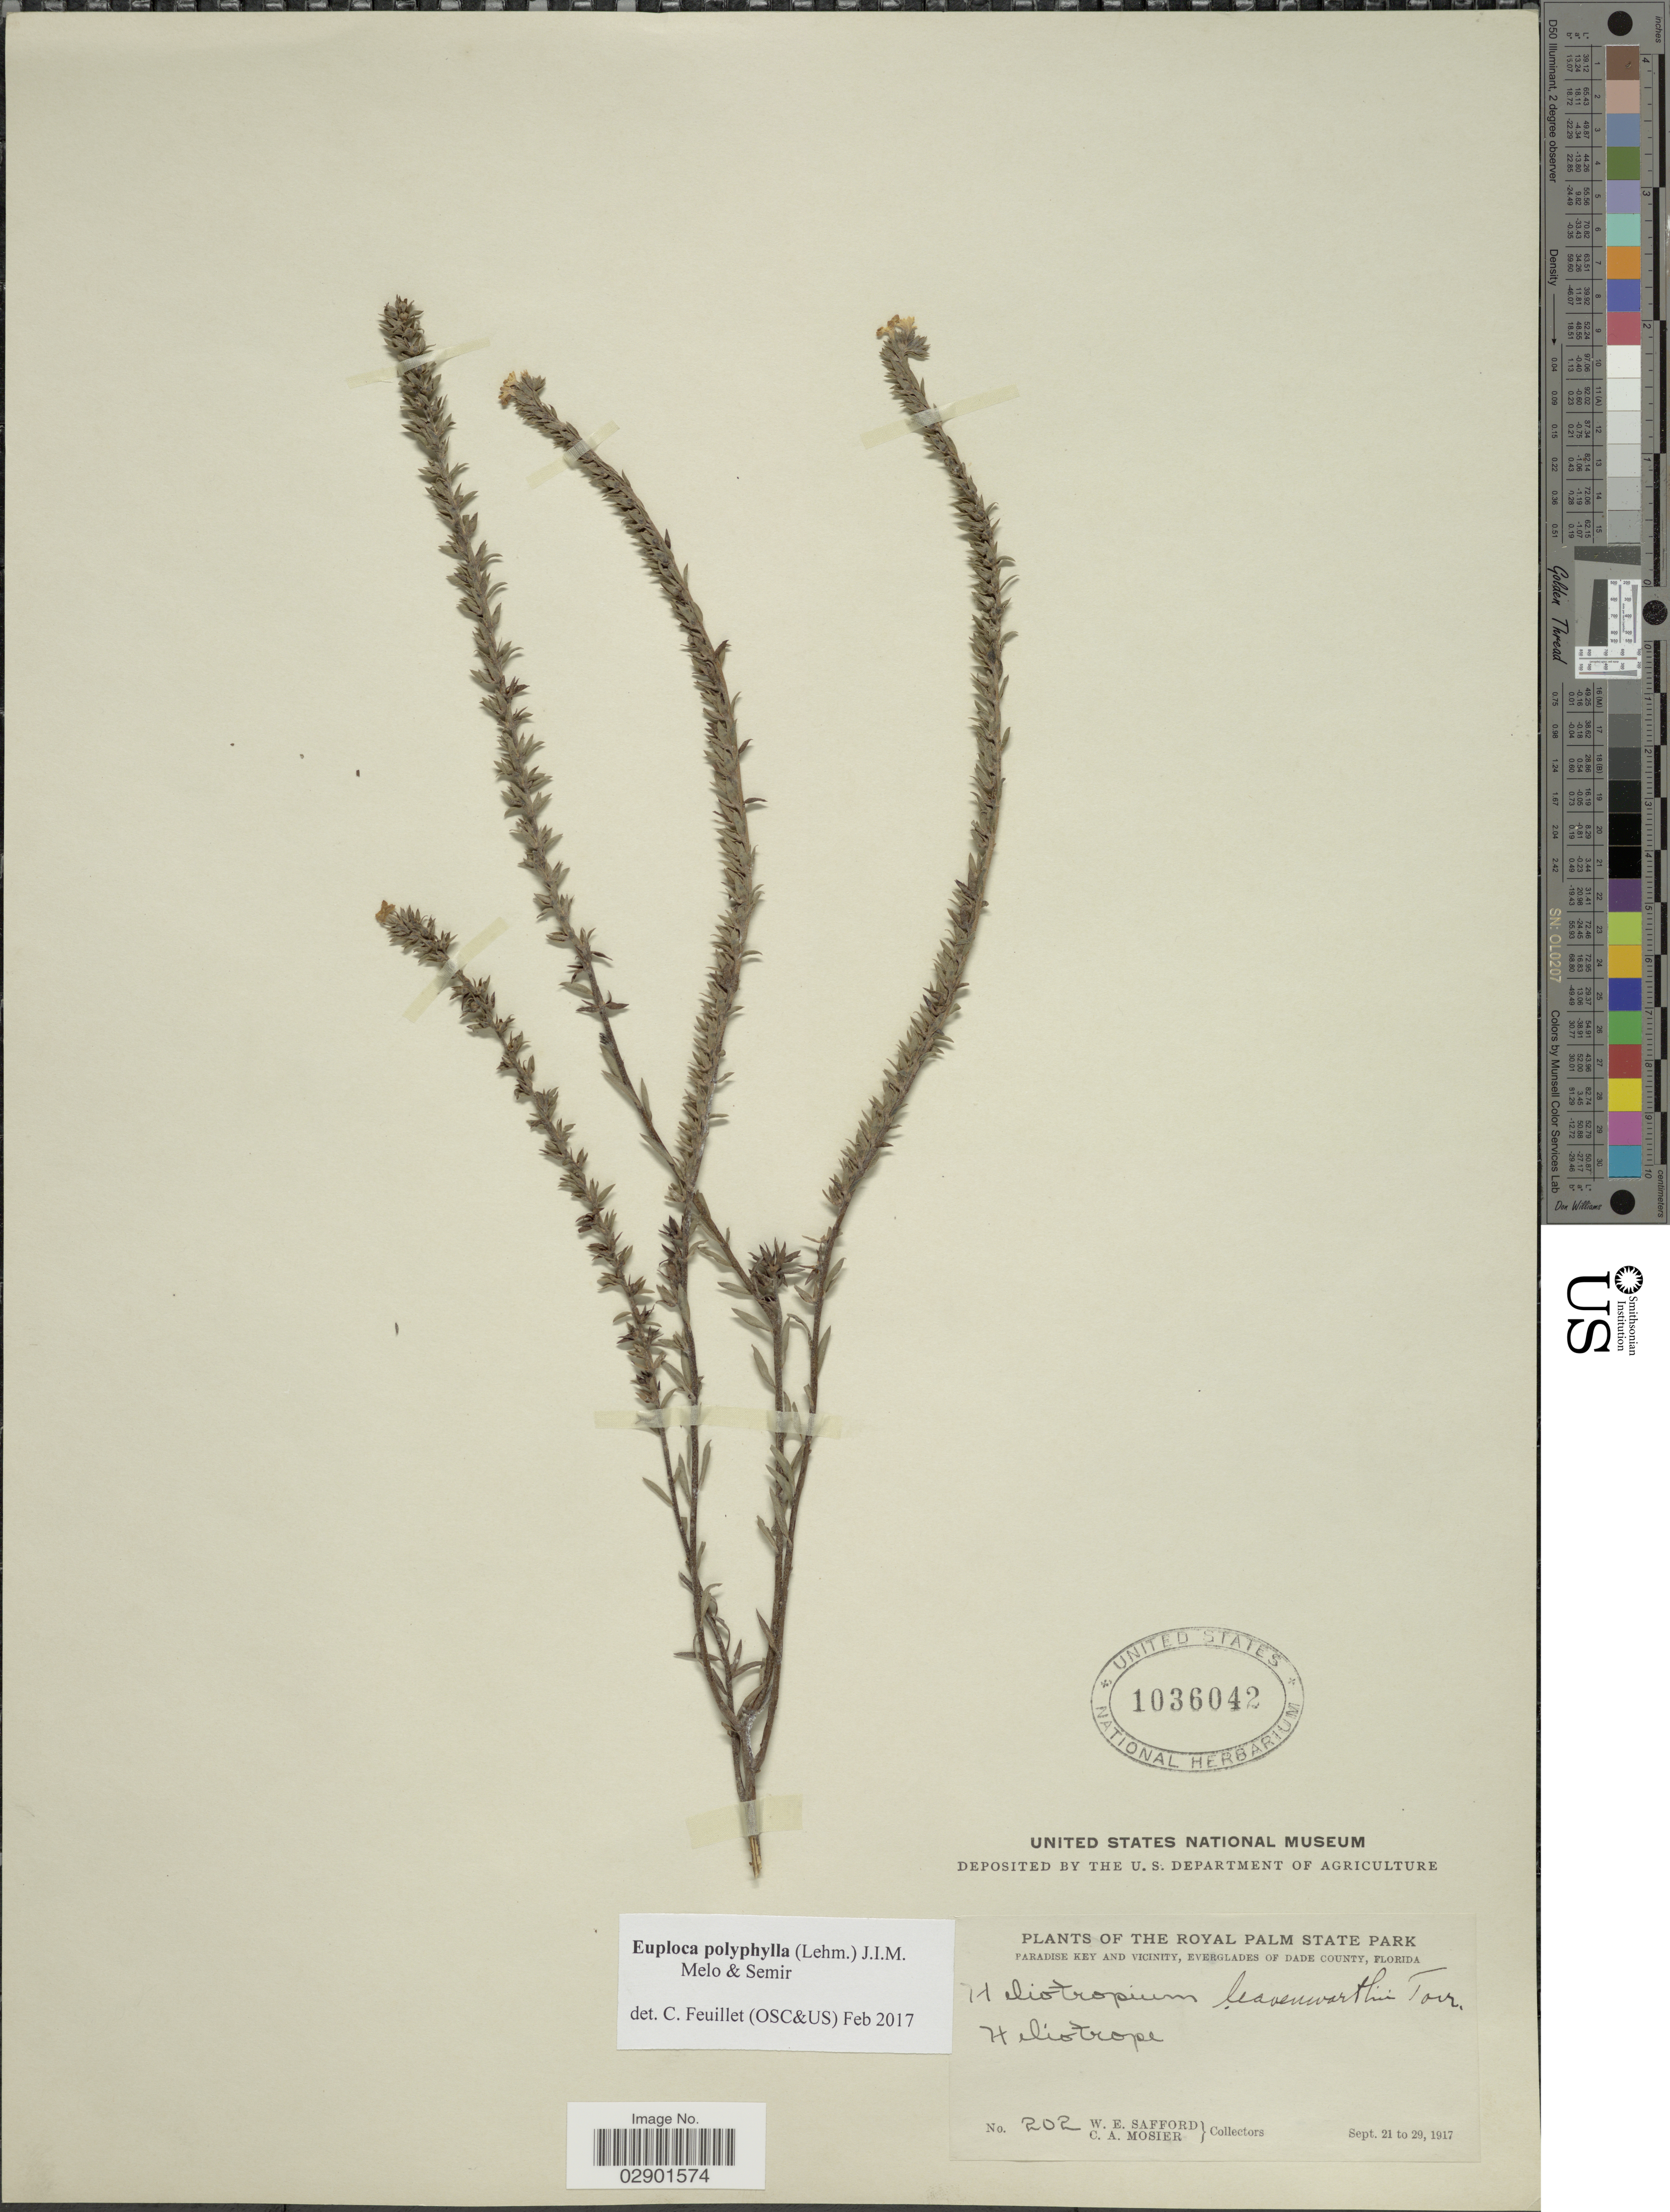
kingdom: Plantae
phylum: Tracheophyta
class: Magnoliopsida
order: Boraginales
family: Heliotropiaceae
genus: Euploca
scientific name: Euploca polyphylla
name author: (Lehm.) J.I.M. Melo & Semir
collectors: W. E. Safford & C. A. Mosier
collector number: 202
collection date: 1917-09-21/1917-09-29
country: United States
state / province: Florida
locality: The Royal Palm State Park. Paradise Key and vicinity, everglades of Dade County. Heliotrope.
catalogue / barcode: US 1036042